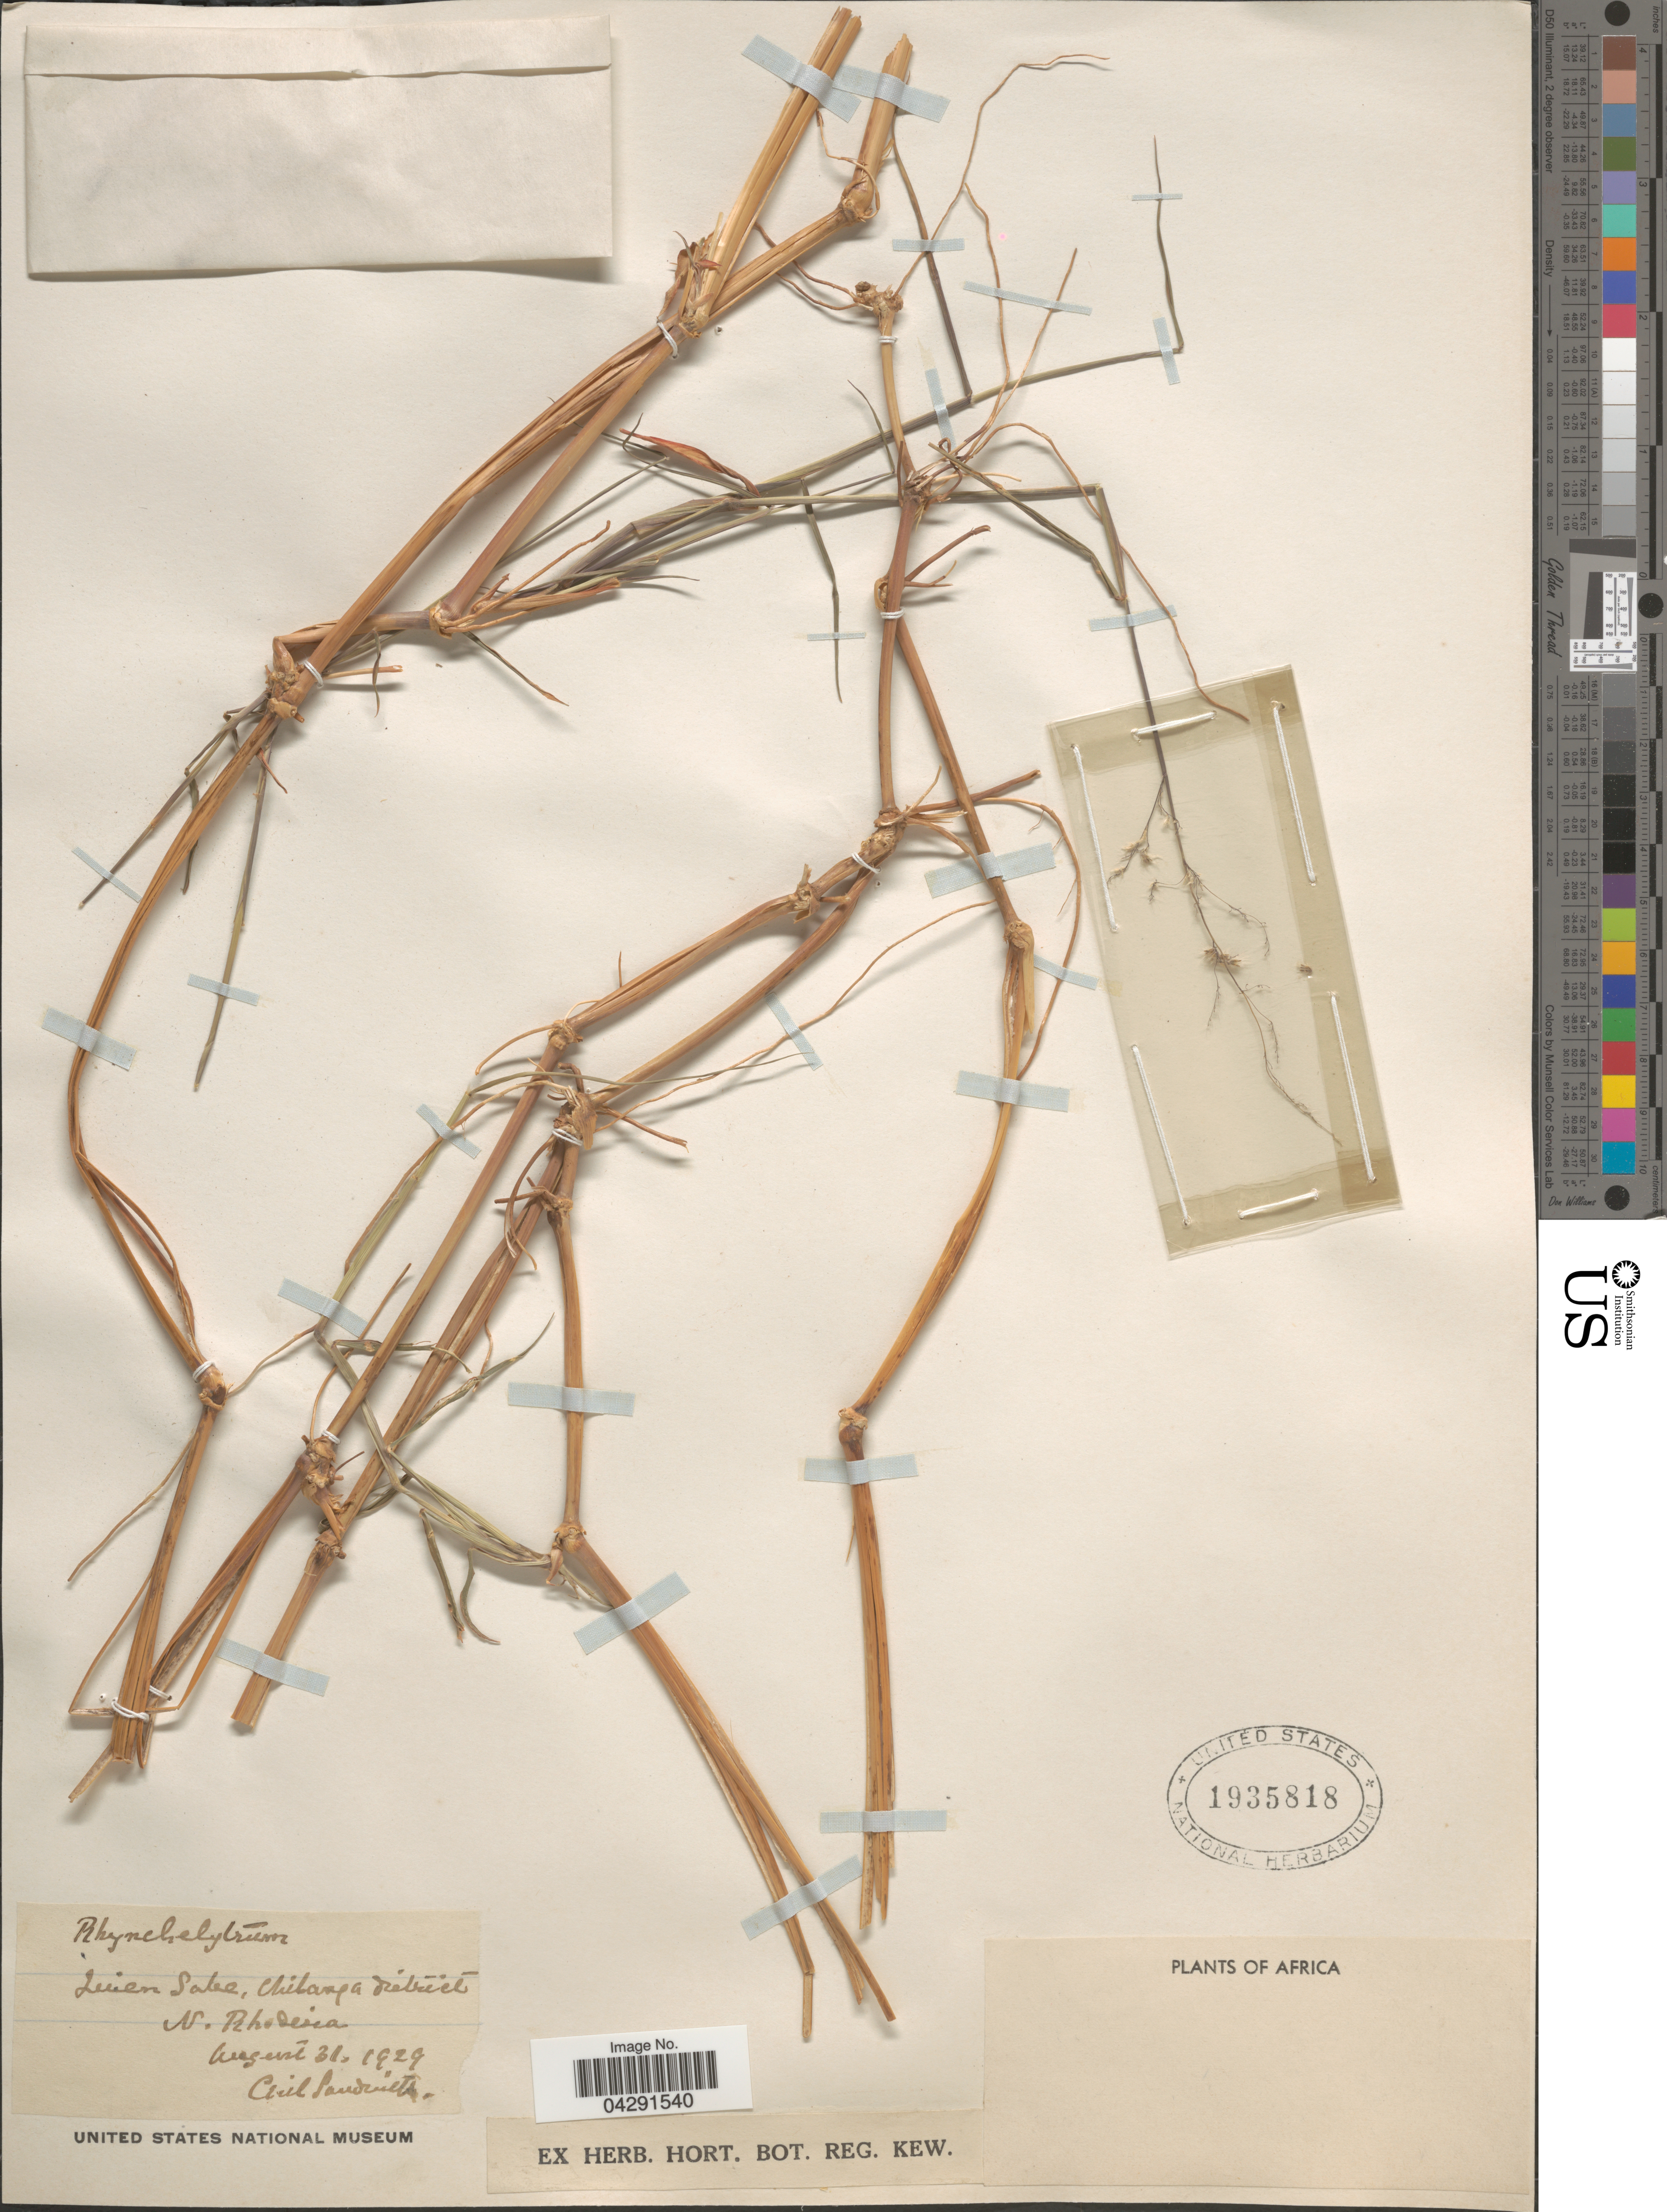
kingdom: Plantae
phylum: Tracheophyta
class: Liliopsida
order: Poales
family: Poaceae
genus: Melinis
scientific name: Melinis sp.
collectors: C. I. Sandwith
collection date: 1929-08-31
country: Zambia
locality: Quien Sabe, Chilanga district. N. Rhodesia.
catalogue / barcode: US 1935818